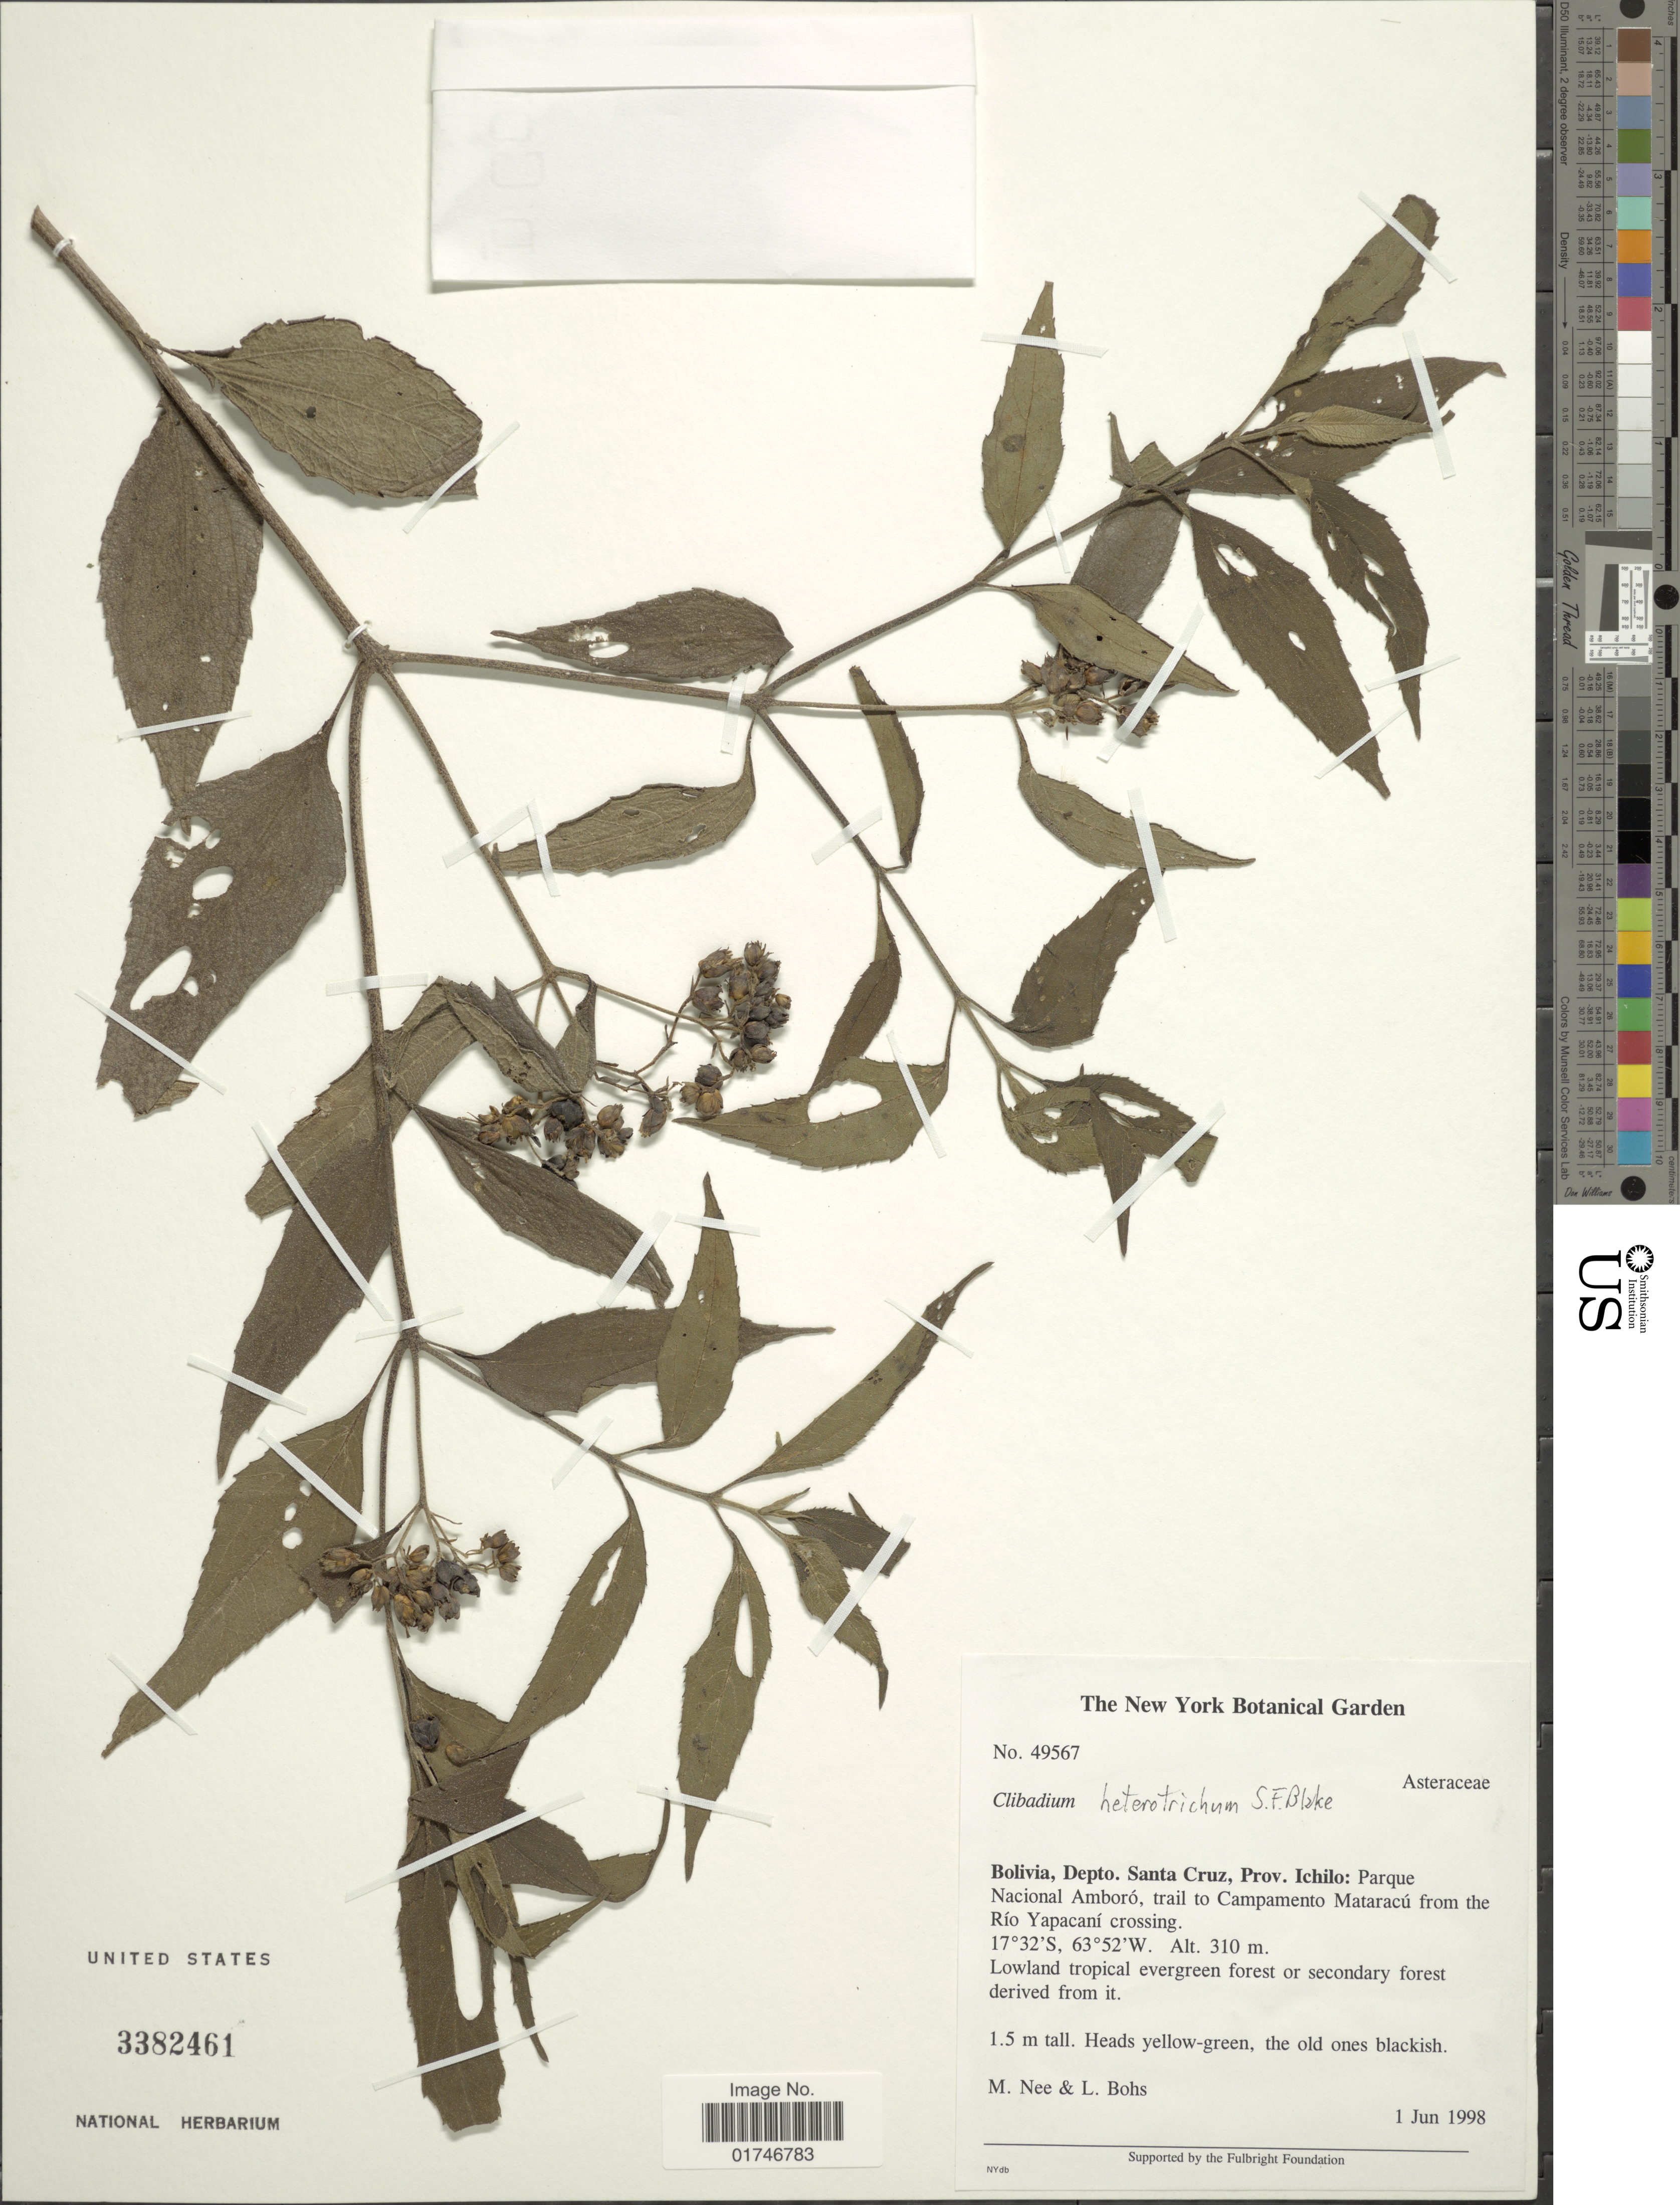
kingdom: Plantae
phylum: Tracheophyta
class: Magnoliopsida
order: Asterales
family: Asteraceae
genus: Clibadium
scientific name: Clibadium remotiflorum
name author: S.F. Blake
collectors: M. Nee & L. A. Bohs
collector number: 49567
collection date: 1998-06-01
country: Bolivia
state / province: Santa Cruz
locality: Bolivia, Depto. Santa Cruz, Prov. Ichilo: Parque Nacional Amboró, trail to Campamento Mataracú from the Río Yapacaní crossing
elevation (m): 310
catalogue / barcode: US 3382461